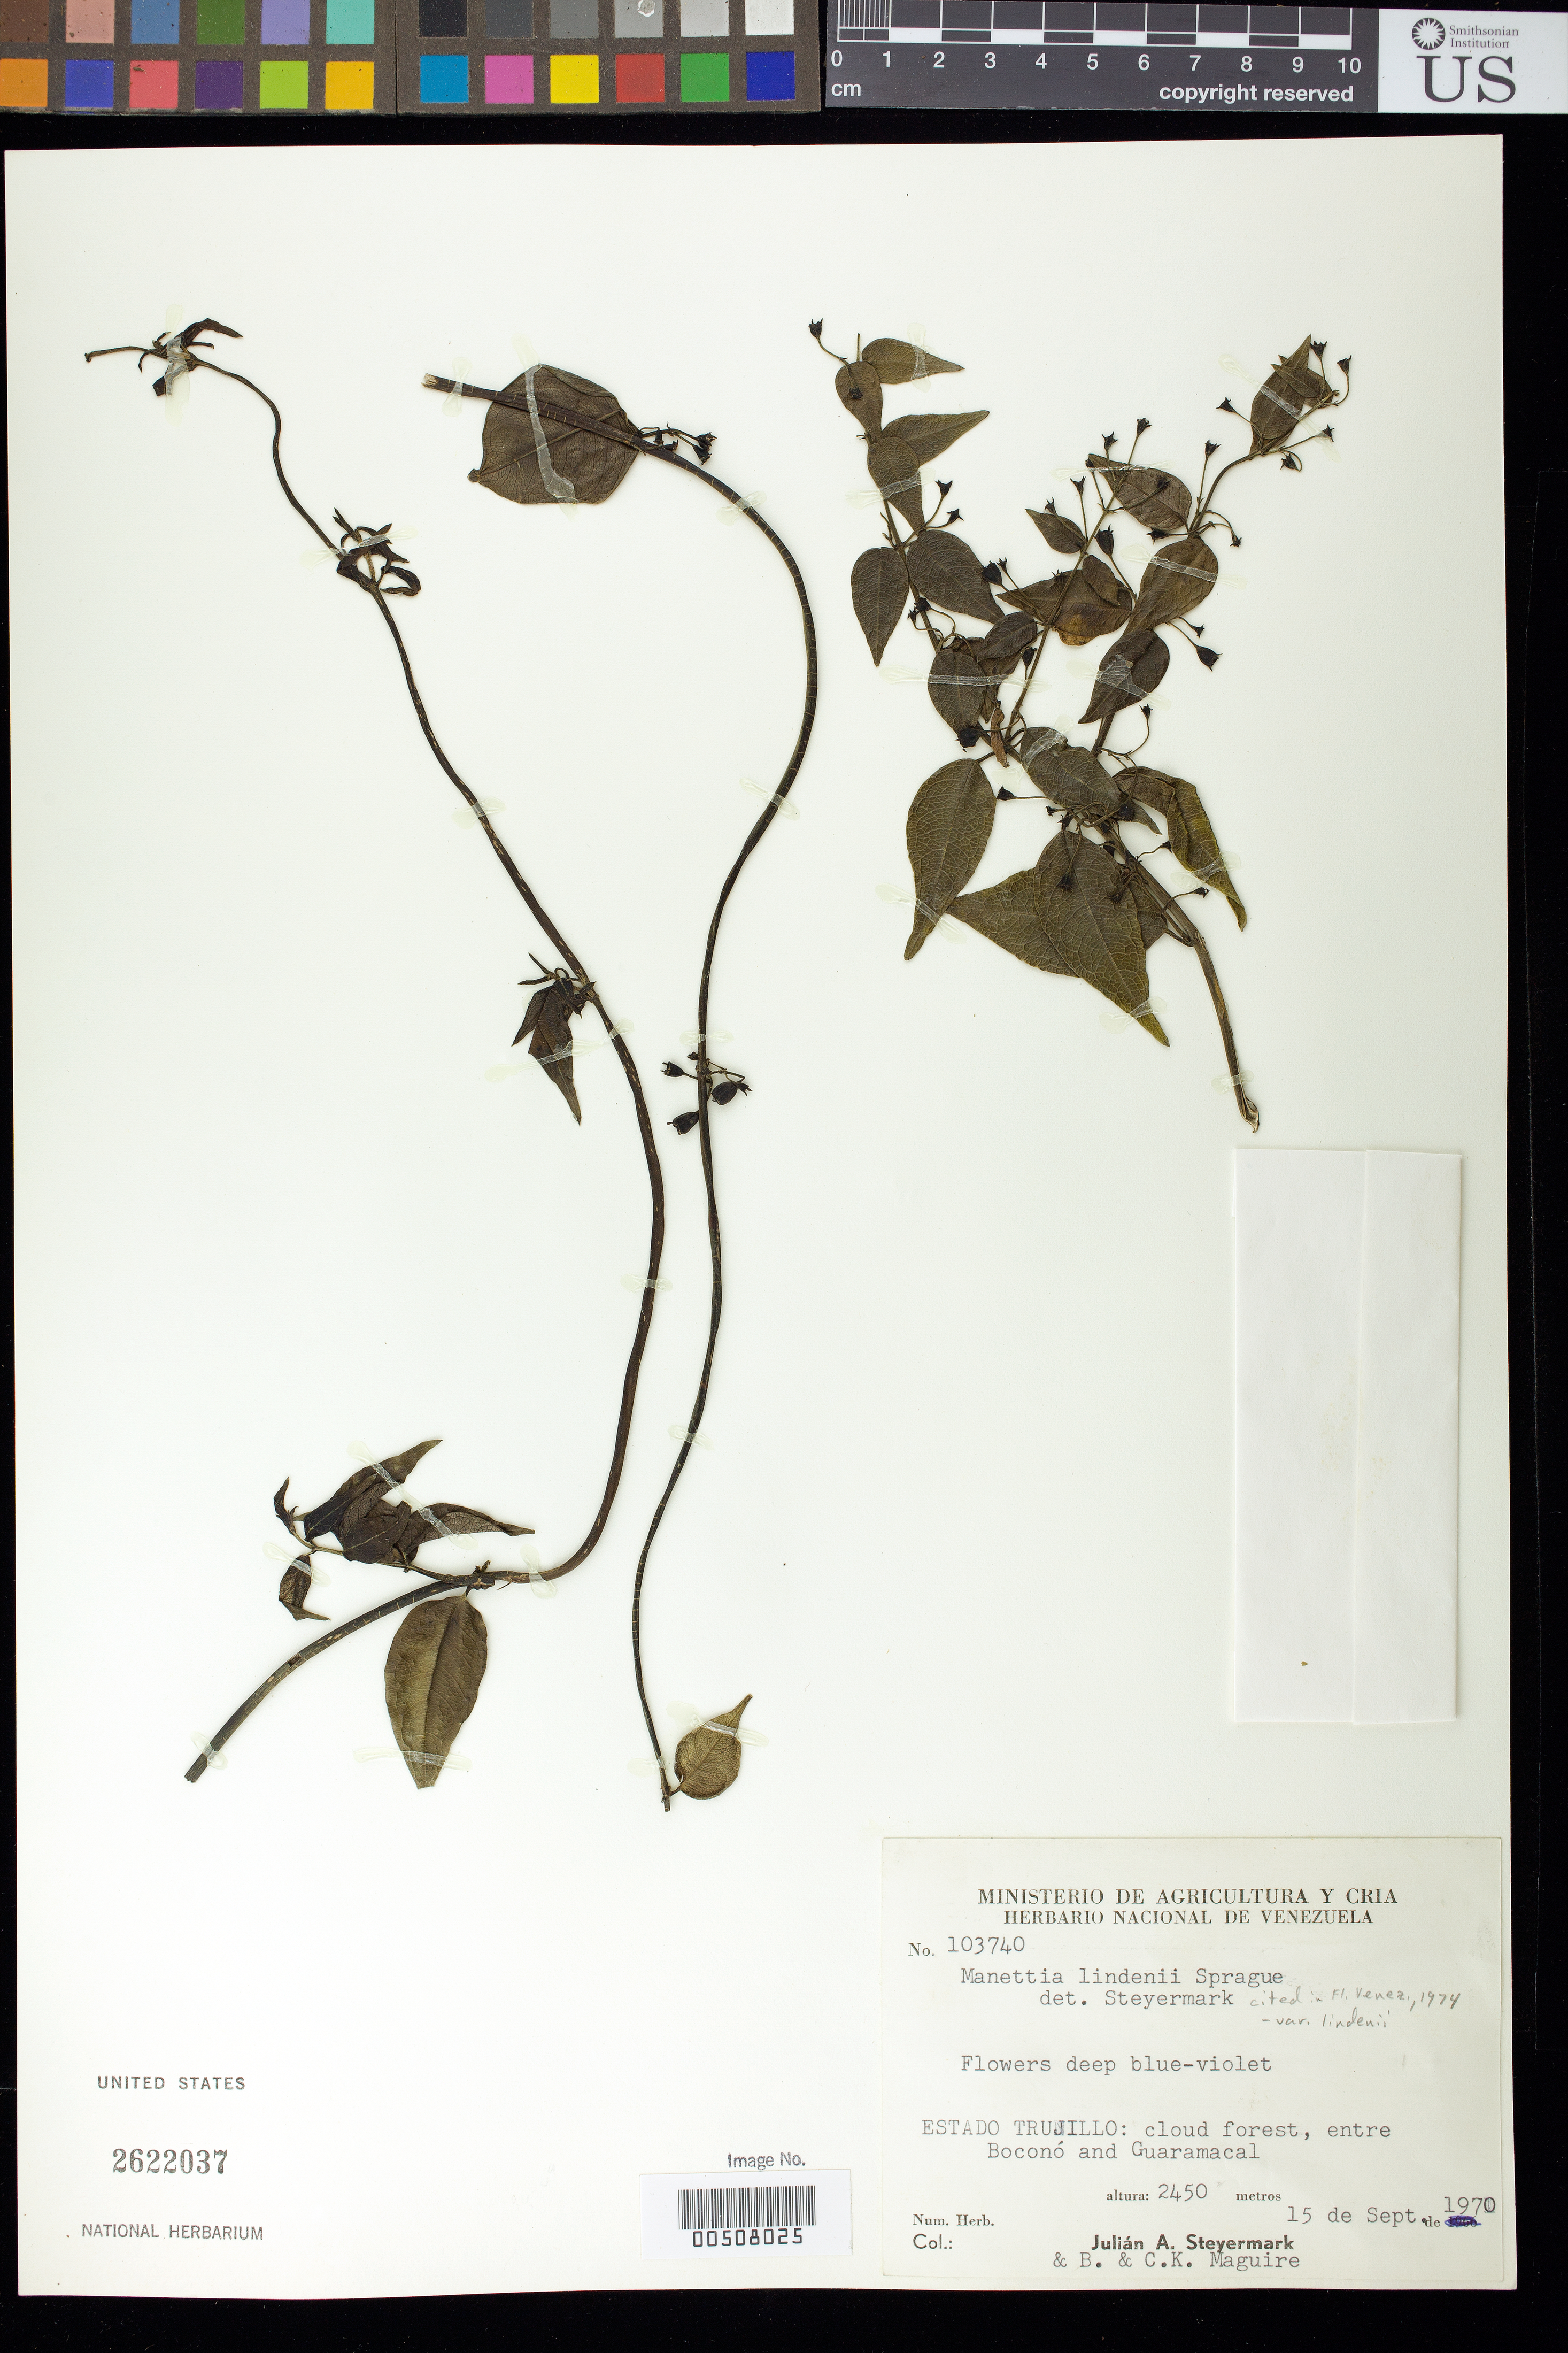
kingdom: Plantae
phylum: Tracheophyta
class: Magnoliopsida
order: Gentianales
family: Rubiaceae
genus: Manettia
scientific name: Manettia lindenii f. lindenii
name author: Sprague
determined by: Steyermark, Julian A., (VEN)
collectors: J. Steyermark, B. Maguire & C. K. Maguire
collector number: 103740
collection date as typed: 15 Sep 1970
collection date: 1970-09-15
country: Venezuela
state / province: Trujillo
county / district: Boconó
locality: Entre Boconó y Guaramacál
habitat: Cloud forest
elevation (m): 2450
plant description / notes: US, VEN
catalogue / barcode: US 2622037